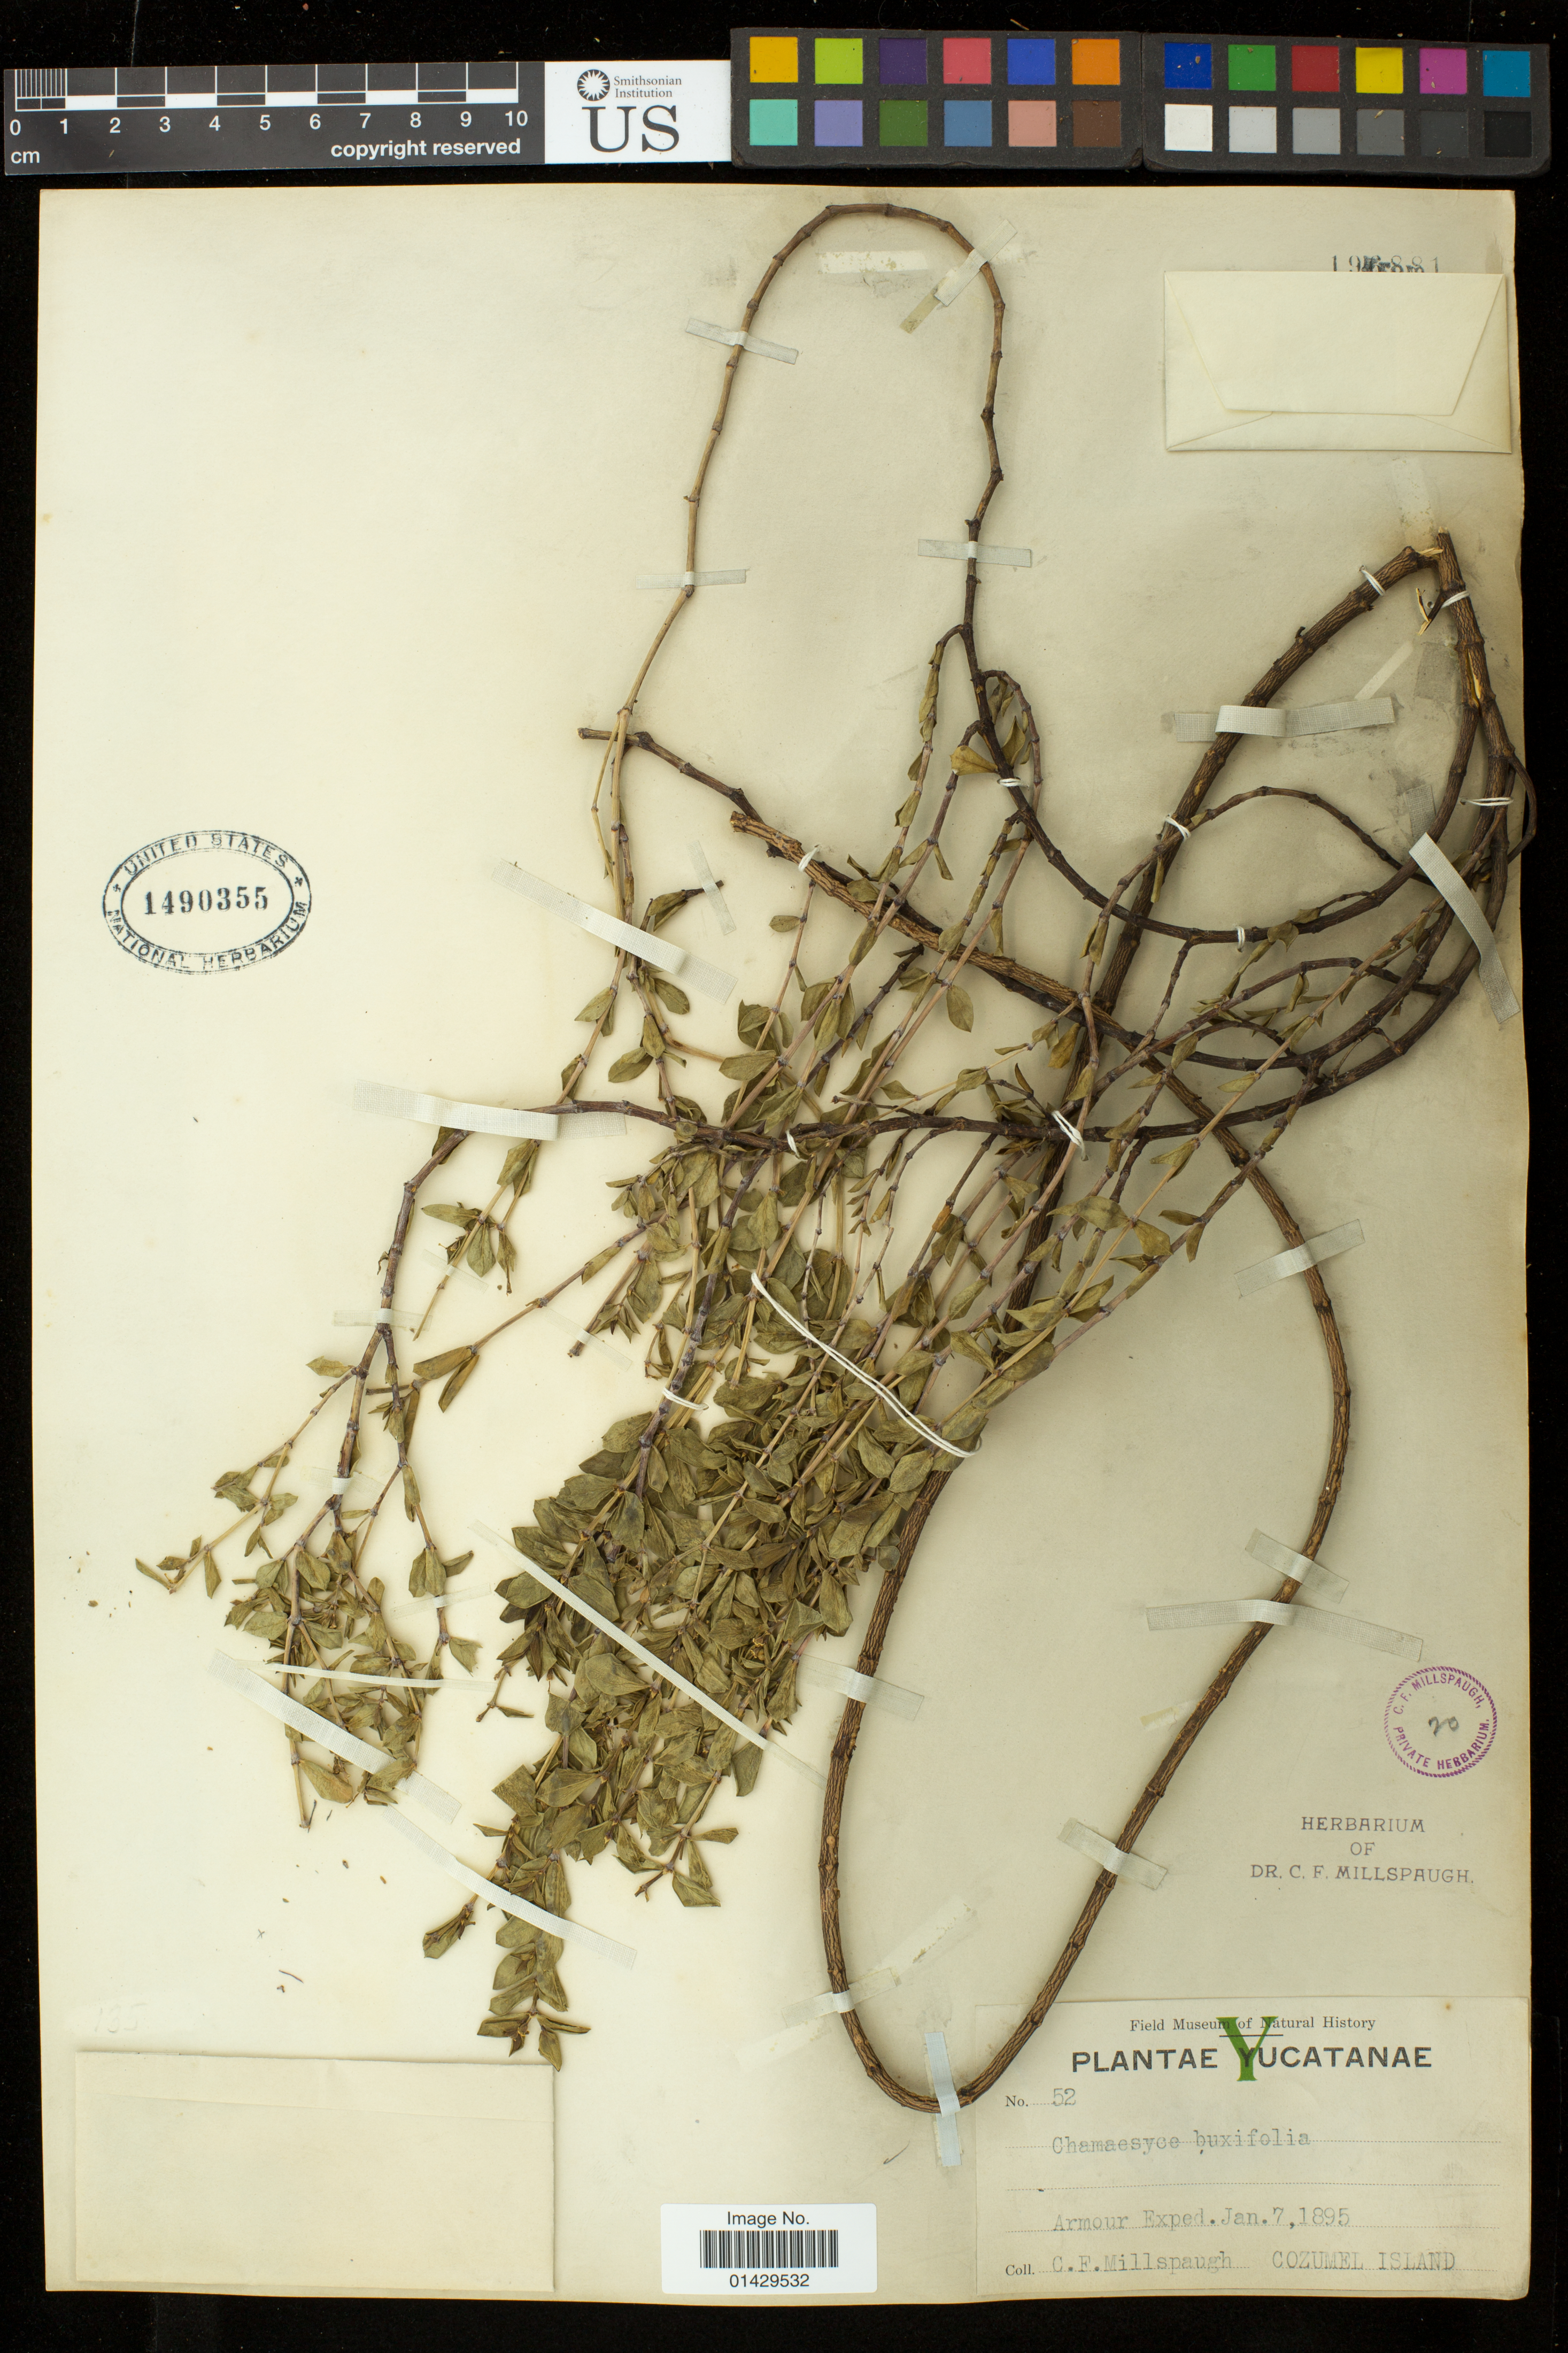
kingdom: Plantae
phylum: Tracheophyta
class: Magnoliopsida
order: Malpighiales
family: Euphorbiaceae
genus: Euphorbia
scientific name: Euphorbia mesembryanthemifolia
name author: Jacq.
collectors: C. F. Millspaugh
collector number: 52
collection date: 1895-01-07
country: Mexico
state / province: Quintana Roo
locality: Cozumel Island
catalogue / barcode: US 1490355